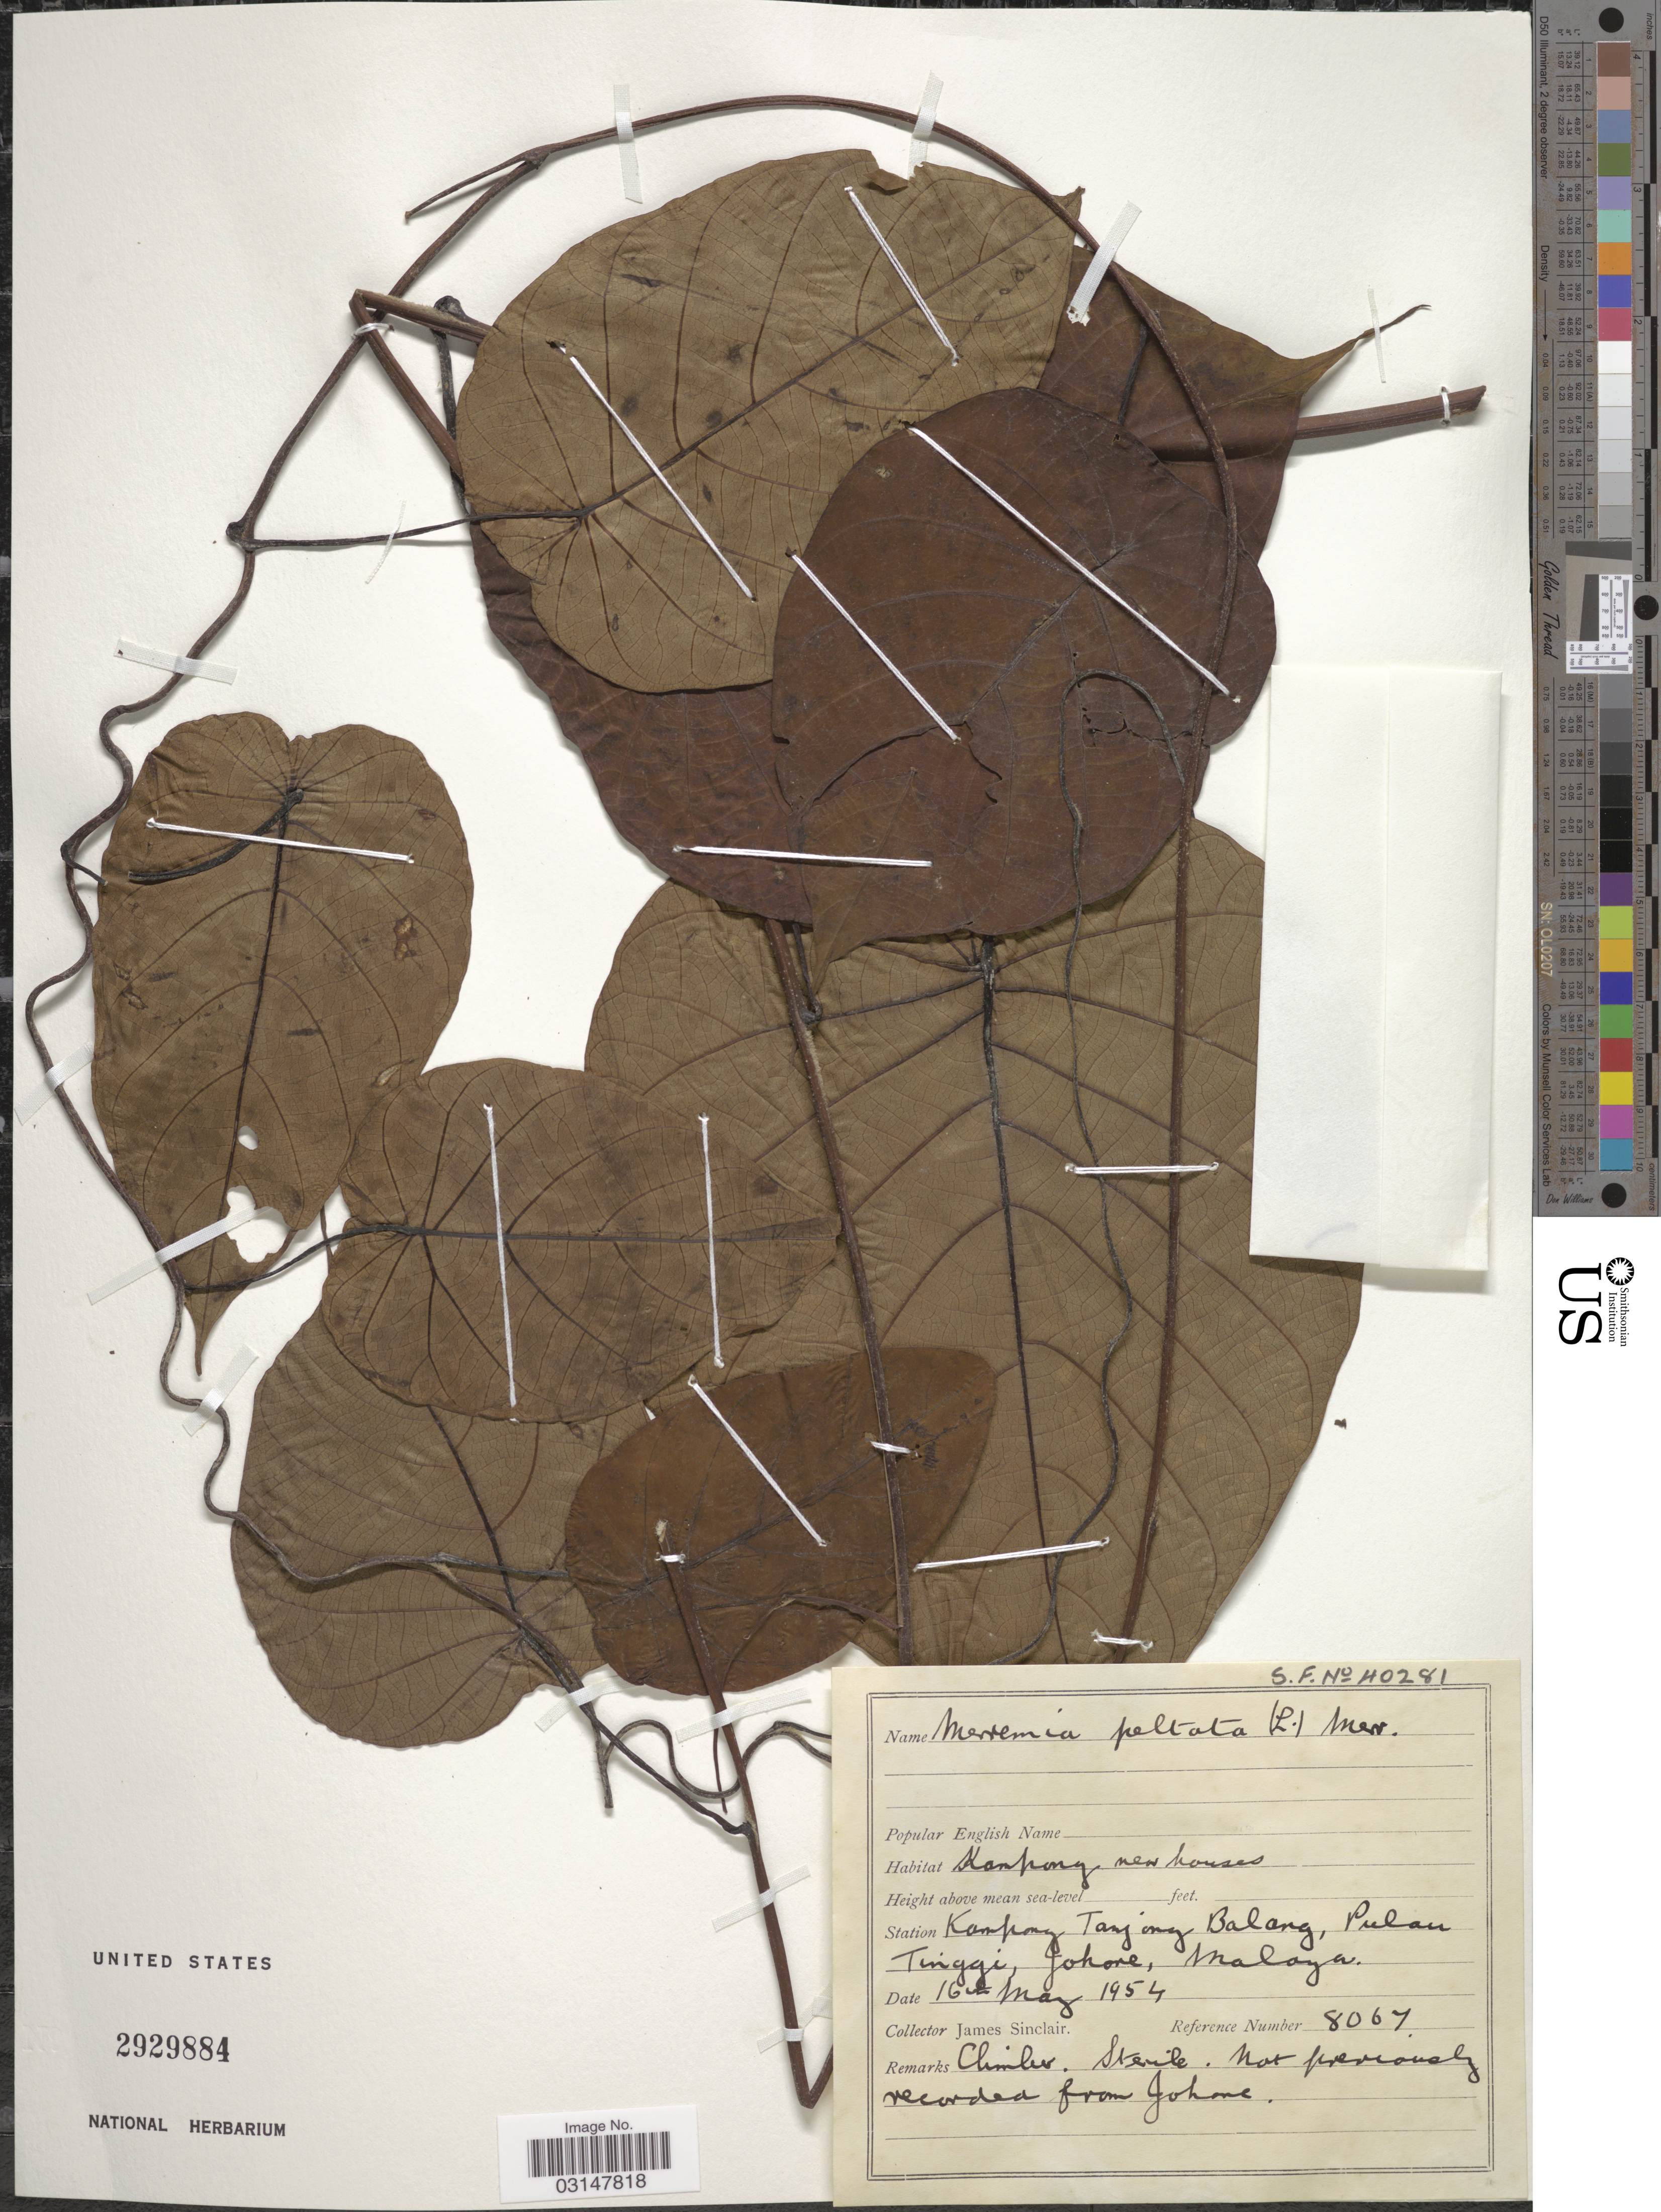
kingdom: Plantae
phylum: Tracheophyta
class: Magnoliopsida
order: Solanales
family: Convolvulaceae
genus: Decalobanthus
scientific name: Decalobanthus peltatus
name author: (L.) A. R. Simões & Staples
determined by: Strong, Mark T., (BOT), Smithsonian Institution - National Museum of Natural History (UNITED STATES)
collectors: J. Sinclair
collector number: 8067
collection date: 1954-05-16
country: Malaysia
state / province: Johor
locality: Station Kampong Tanjong Balang, Pulau Tinggi, Johore, Malaya.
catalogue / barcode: US 2929884